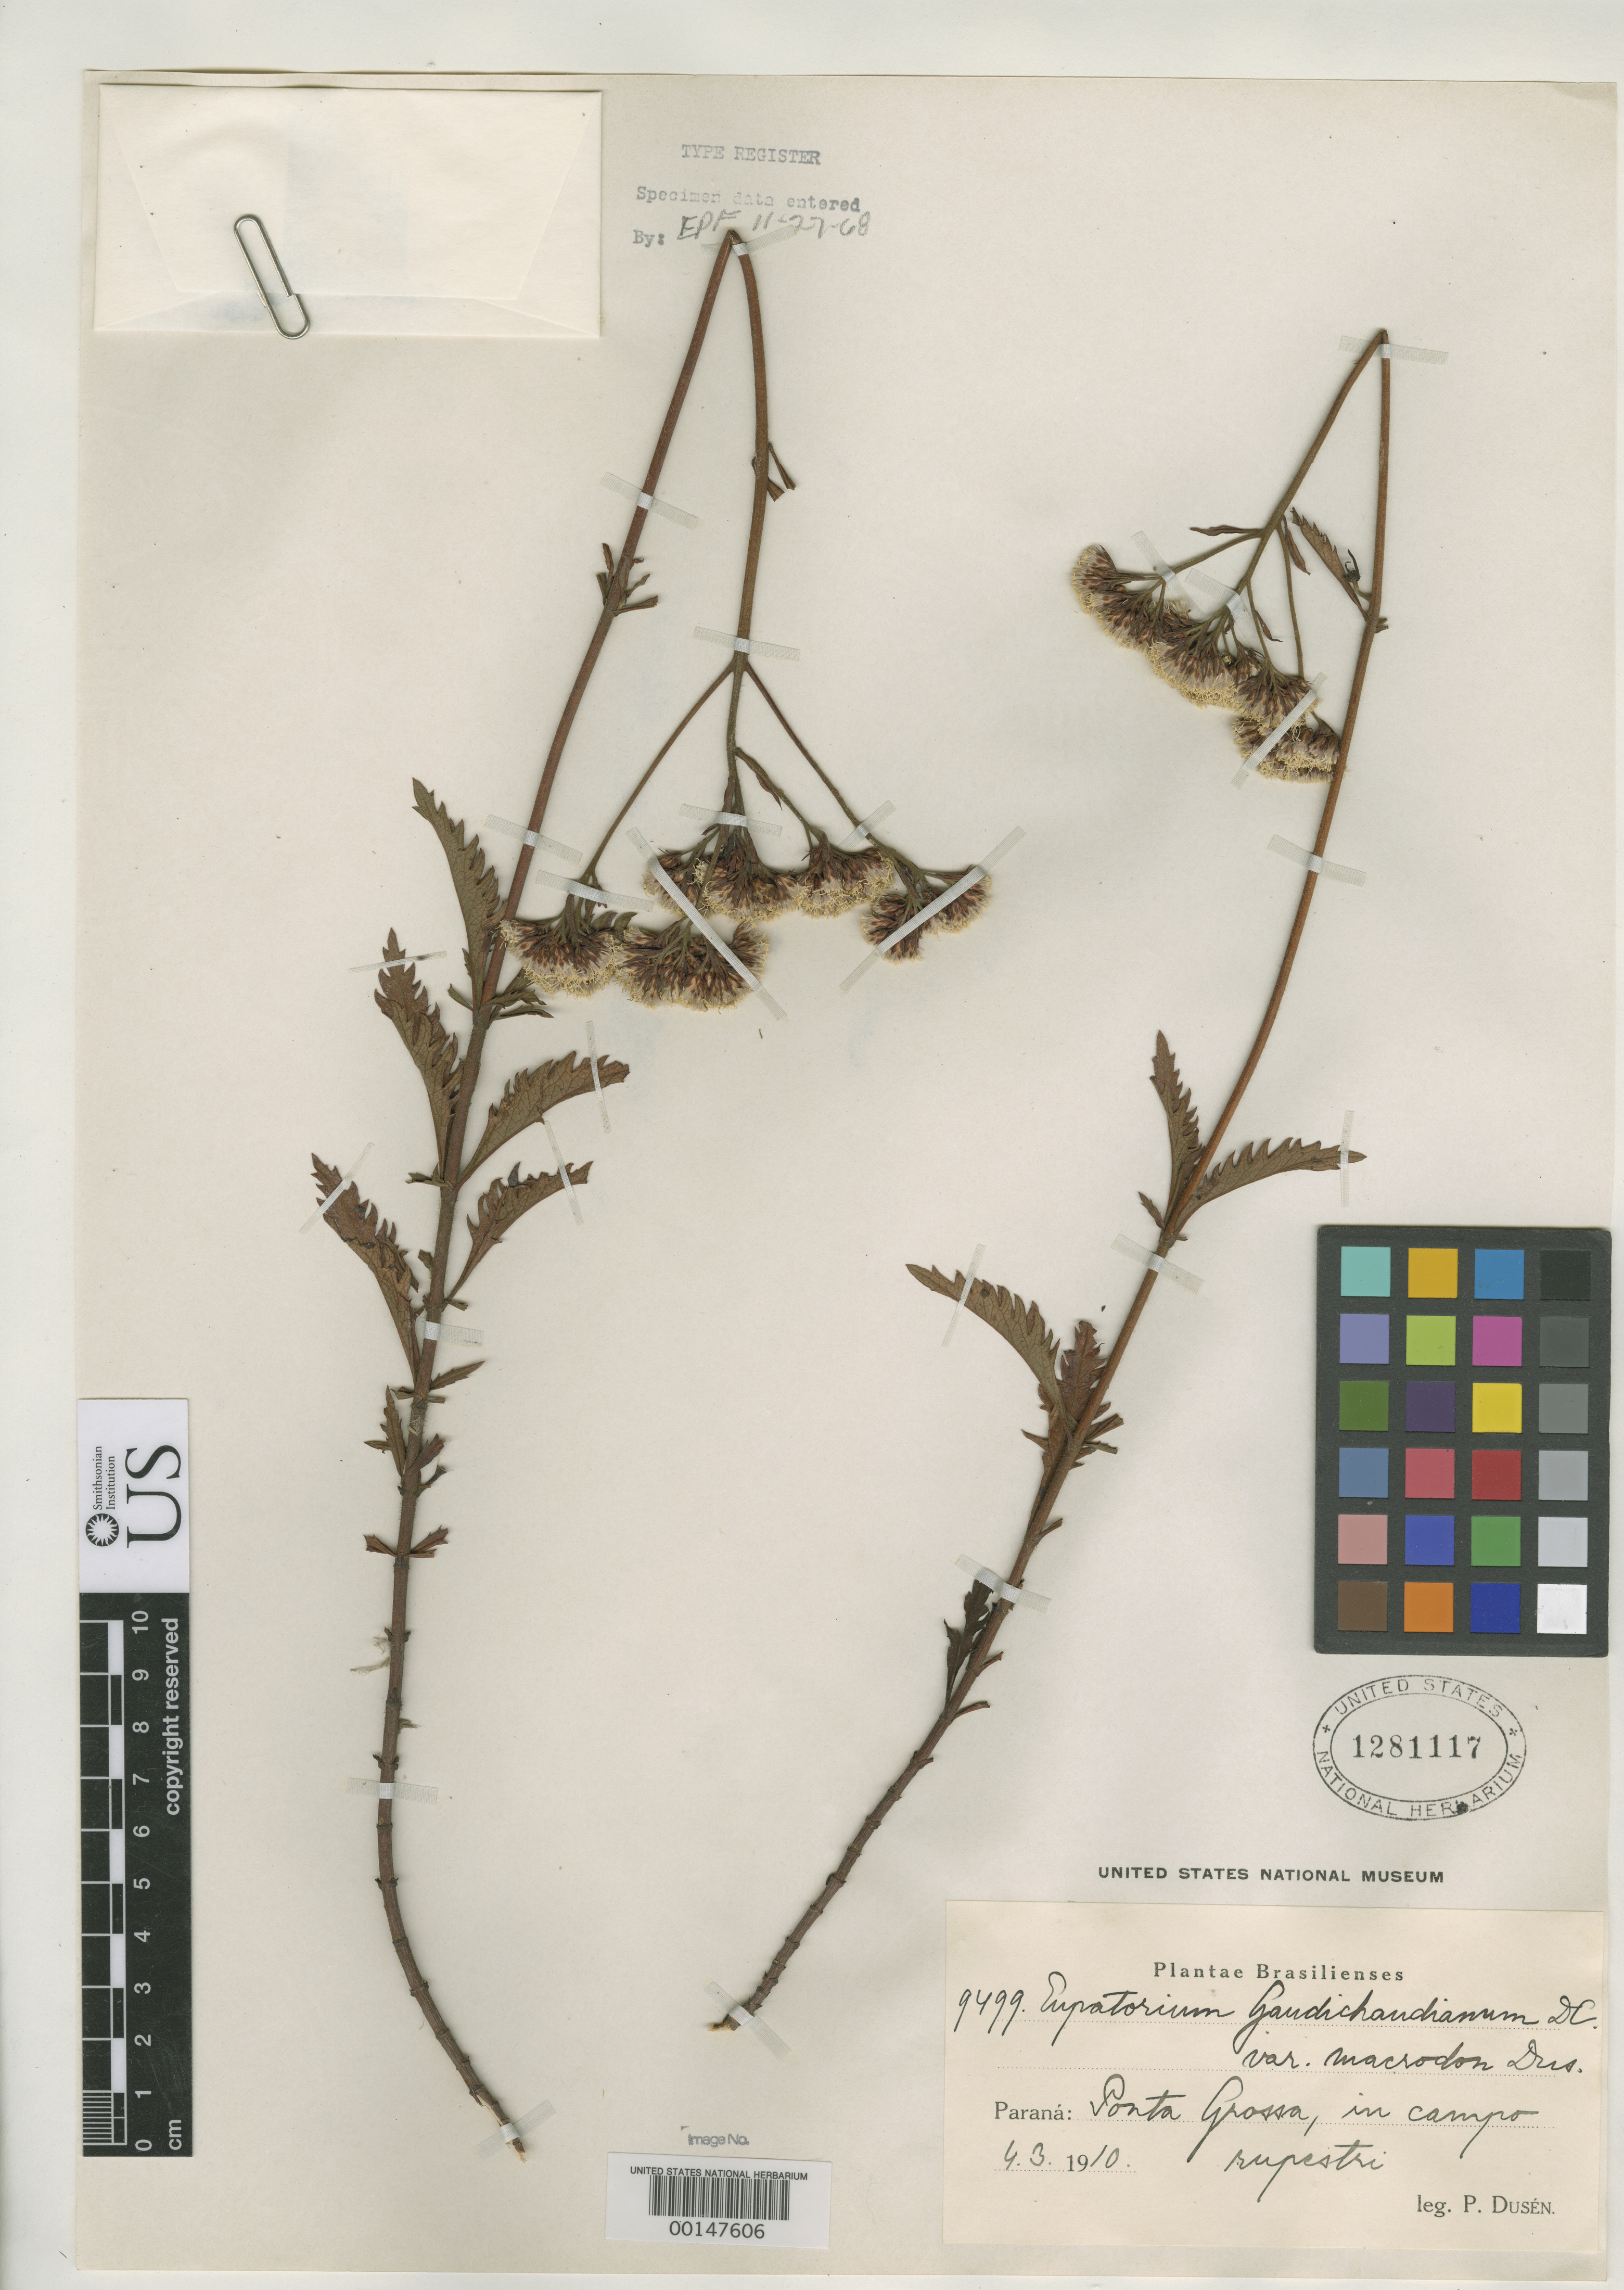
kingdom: Plantae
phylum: Tracheophyta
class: Magnoliopsida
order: Asterales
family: Asteraceae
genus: Eupatorium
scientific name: Eupatorium gaudichaudianum var. macrodon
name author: Dusén ex Malme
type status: Isosyntype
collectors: P. Dusén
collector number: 9499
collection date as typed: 06 Mar 1910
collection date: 1910-03-06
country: Brazil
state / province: Paraná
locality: Ponta Grossa.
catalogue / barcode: US 1281117